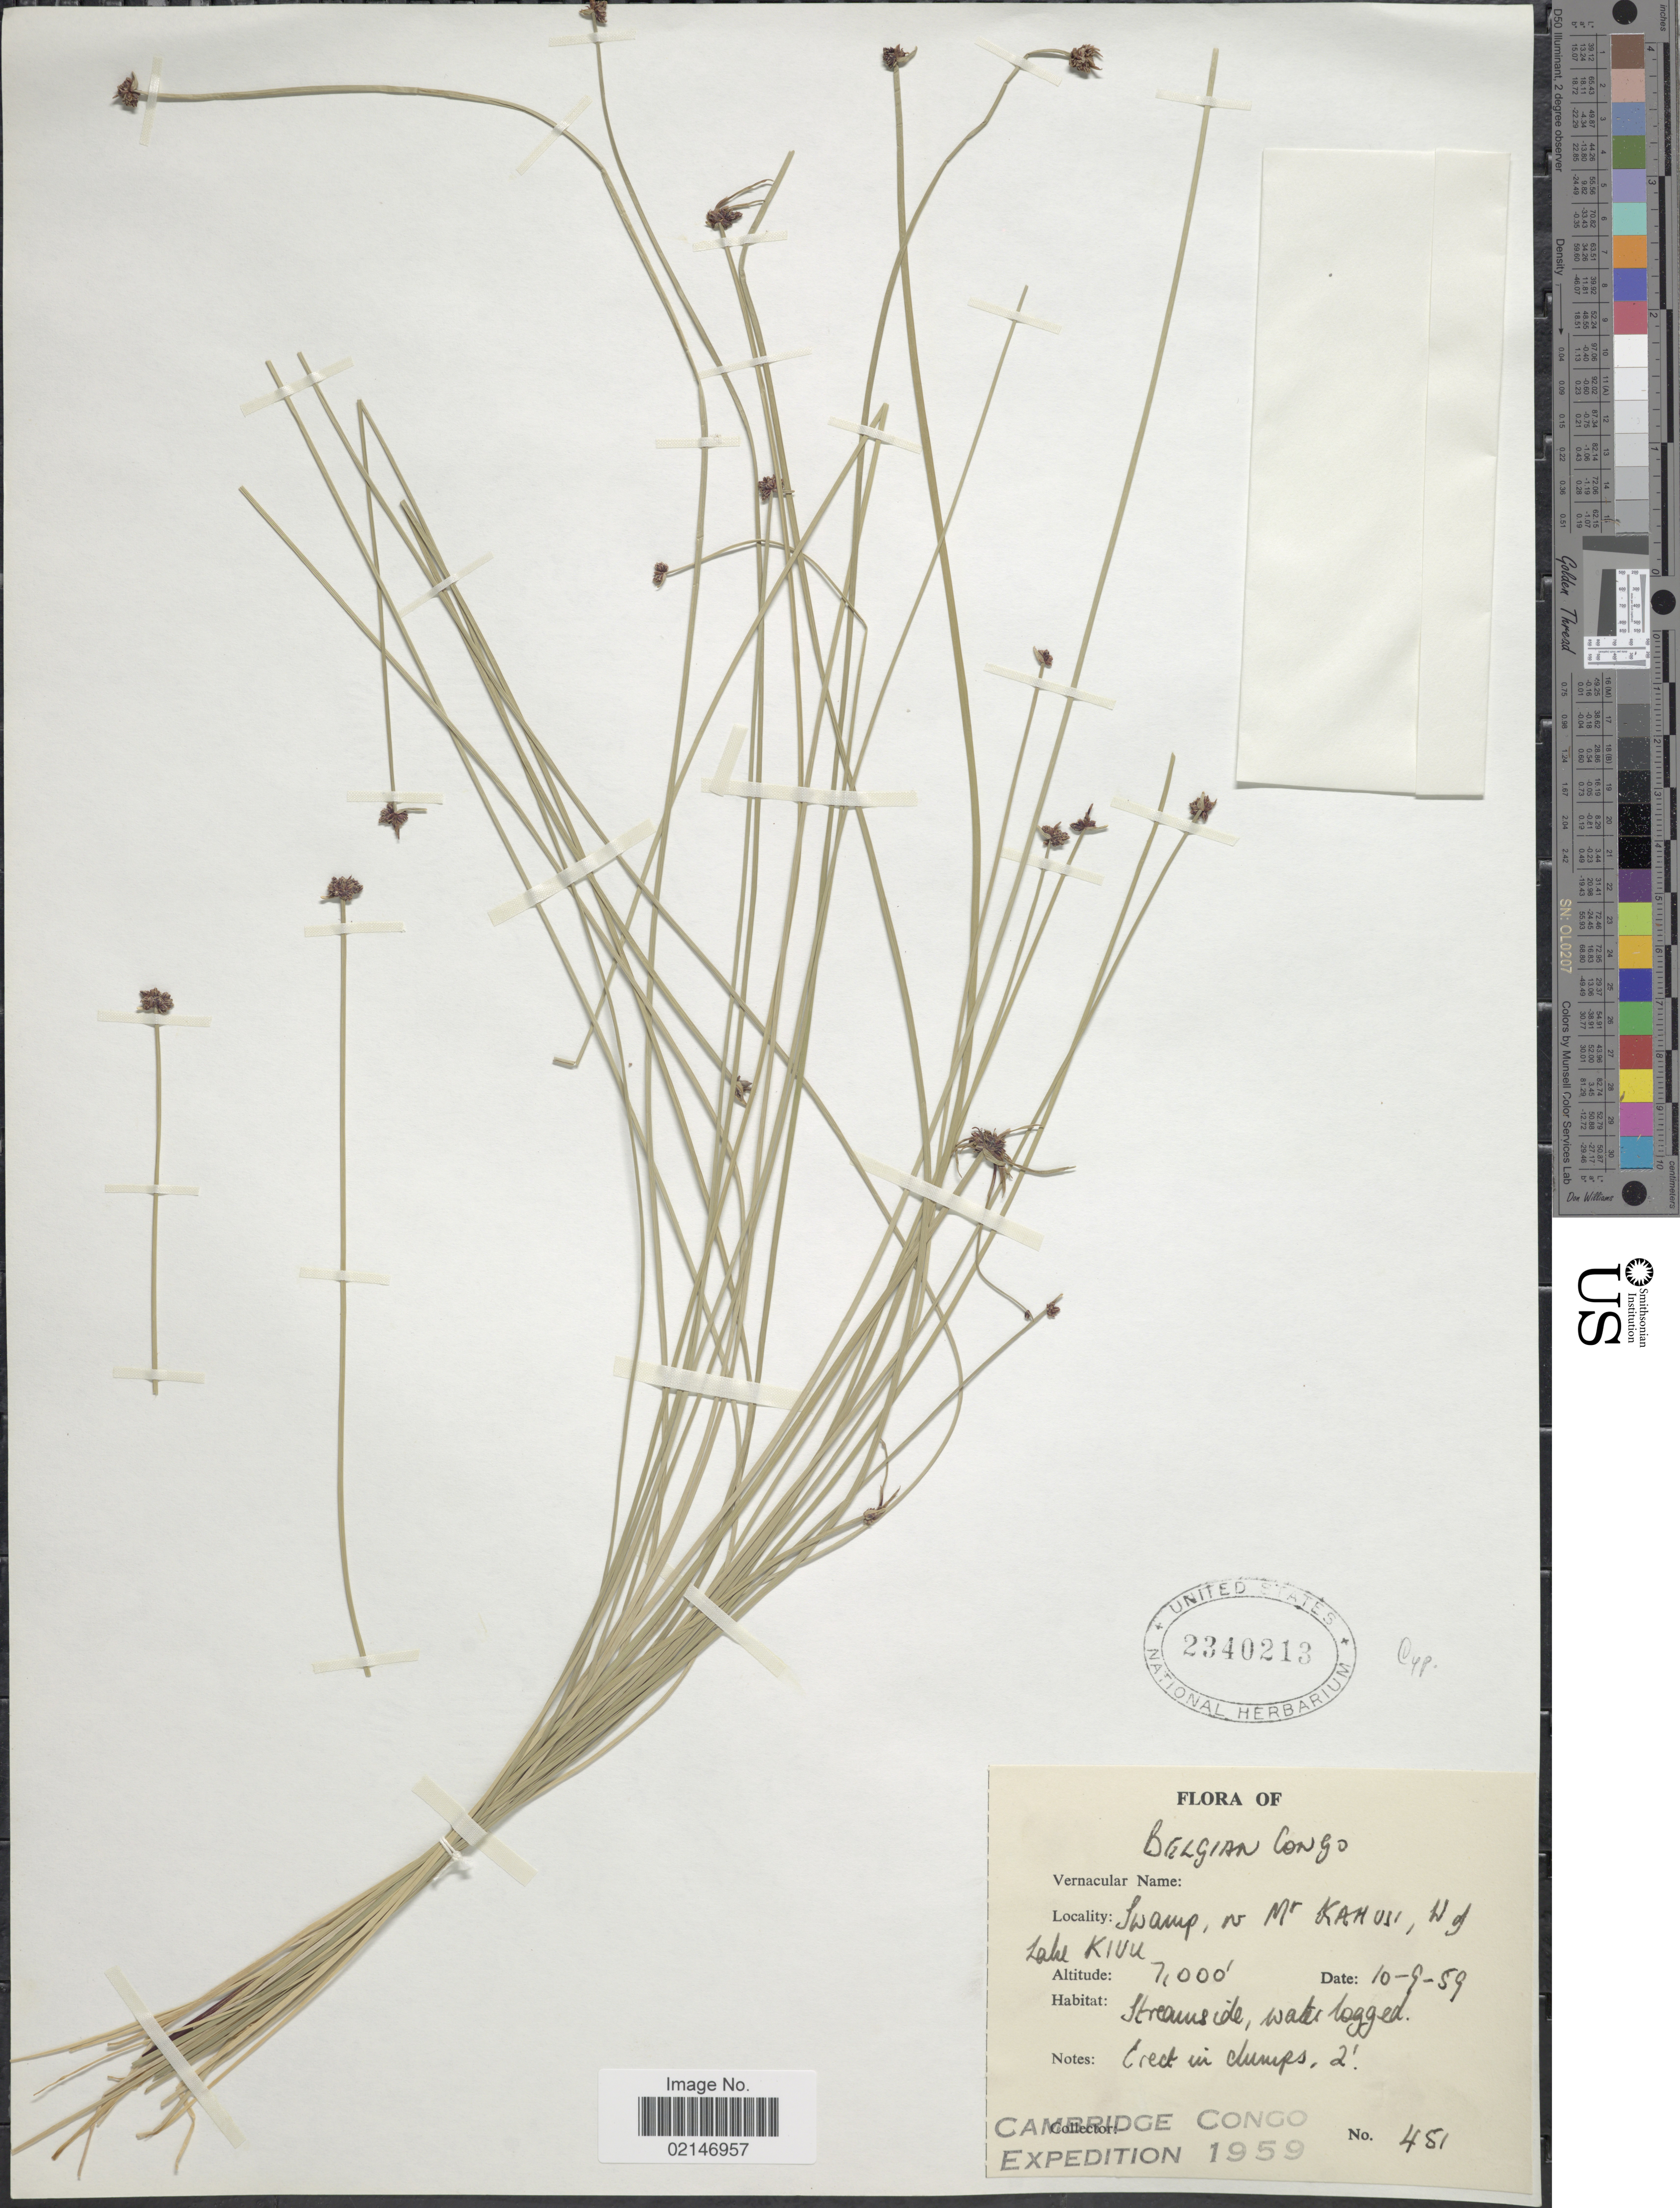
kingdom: Plantae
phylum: Tracheophyta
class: Liliopsida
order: Poales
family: Cyperaceae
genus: Isolepis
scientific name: Isolepis costata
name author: Hochst. ex A. Rich.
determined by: Strong, Mark T., (BOT), Smithsonian Institution - National Museum of Natural History (UNITED STATES)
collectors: Cambridge Congo Expedition 1959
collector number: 451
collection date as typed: Transcribed d/m/y: 10/9/59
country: Congo, Democratic Republic of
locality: Belgian Congo, Swamp, nr. Mt. Kahusi, W of Lake Kivu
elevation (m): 2134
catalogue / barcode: US 2340213